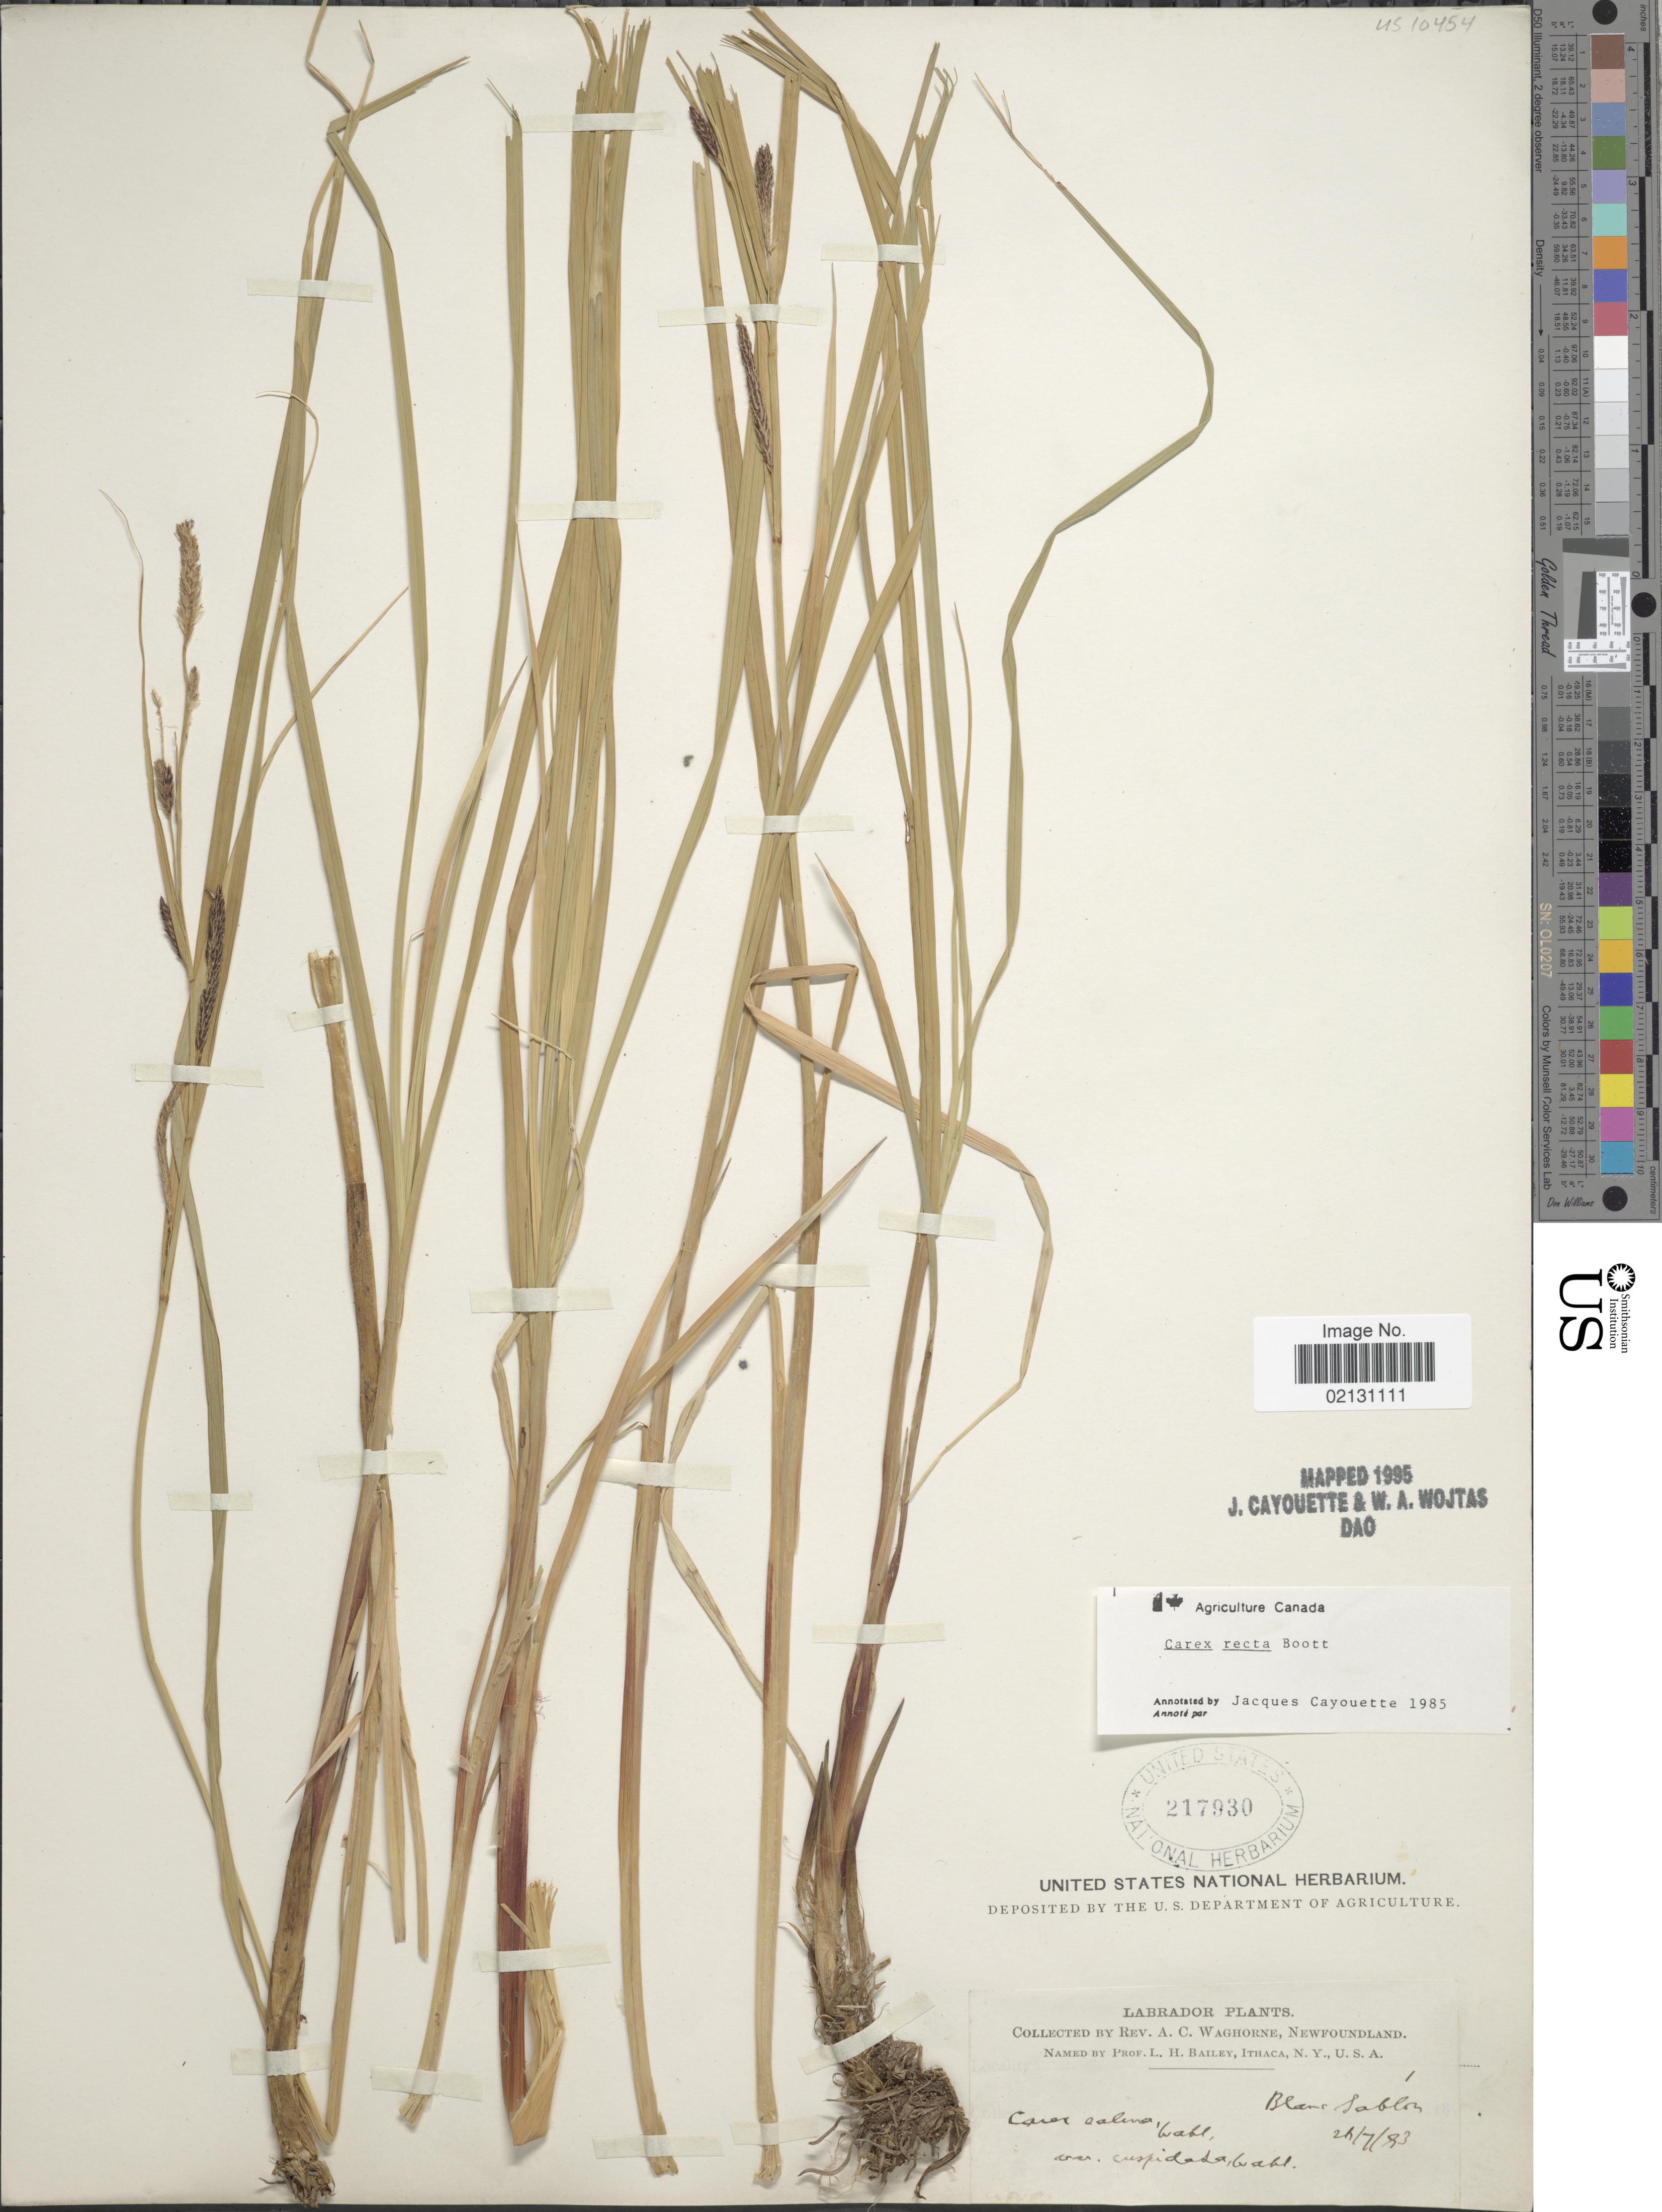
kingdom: Plantae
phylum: Tracheophyta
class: Liliopsida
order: Poales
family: Cyperaceae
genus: Carex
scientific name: Carex recta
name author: Boott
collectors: A. Waghorne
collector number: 1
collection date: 1883-07-26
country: Canada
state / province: Newfoundland and Labrador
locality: Labrador, Blanc Sablon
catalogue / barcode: US 217930